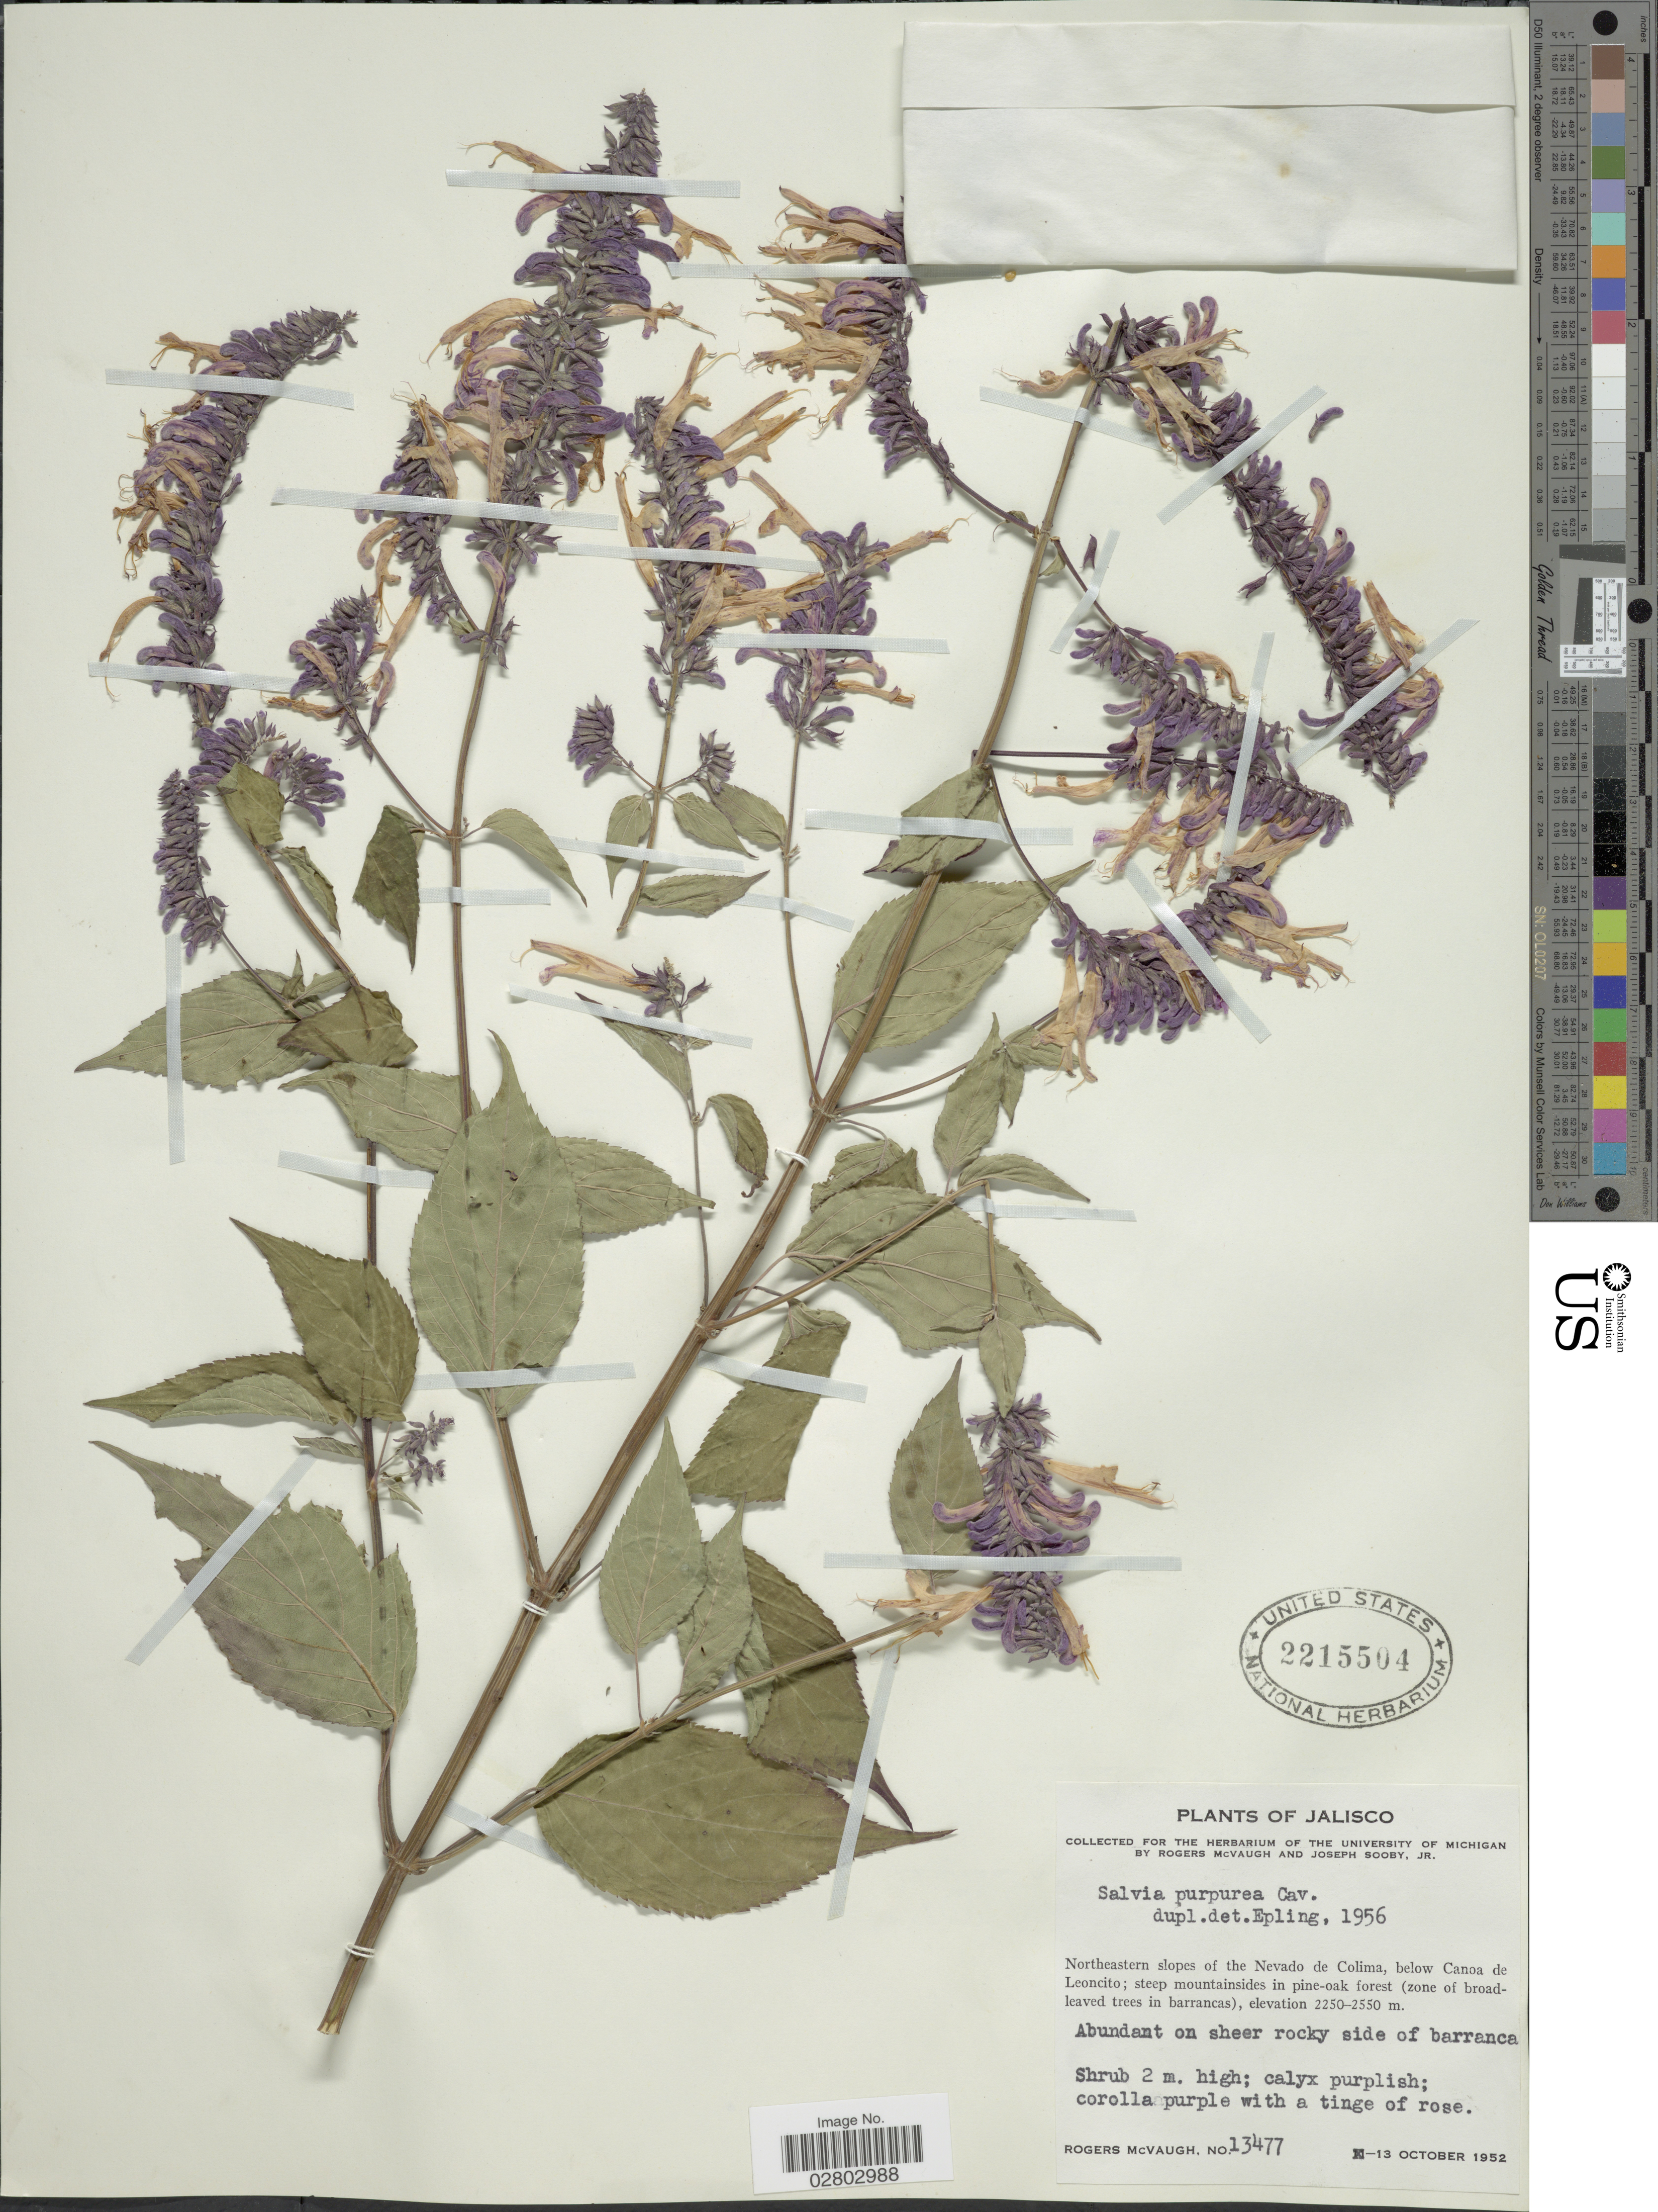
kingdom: Plantae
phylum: Tracheophyta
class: Magnoliopsida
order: Lamiales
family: Lamiaceae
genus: Salvia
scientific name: Salvia purpurea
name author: Cav.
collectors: R. McVaugh & J. Sooby Jr.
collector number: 13477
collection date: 1952-10-13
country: Mexico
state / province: Jalisco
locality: Northeastern slopes of the Nevado de Colima, below Canoa de Leoncito; steep mountainsides in pine-oak forest (zone of broadleaved trees in barrancas).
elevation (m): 2250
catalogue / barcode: US 2215504